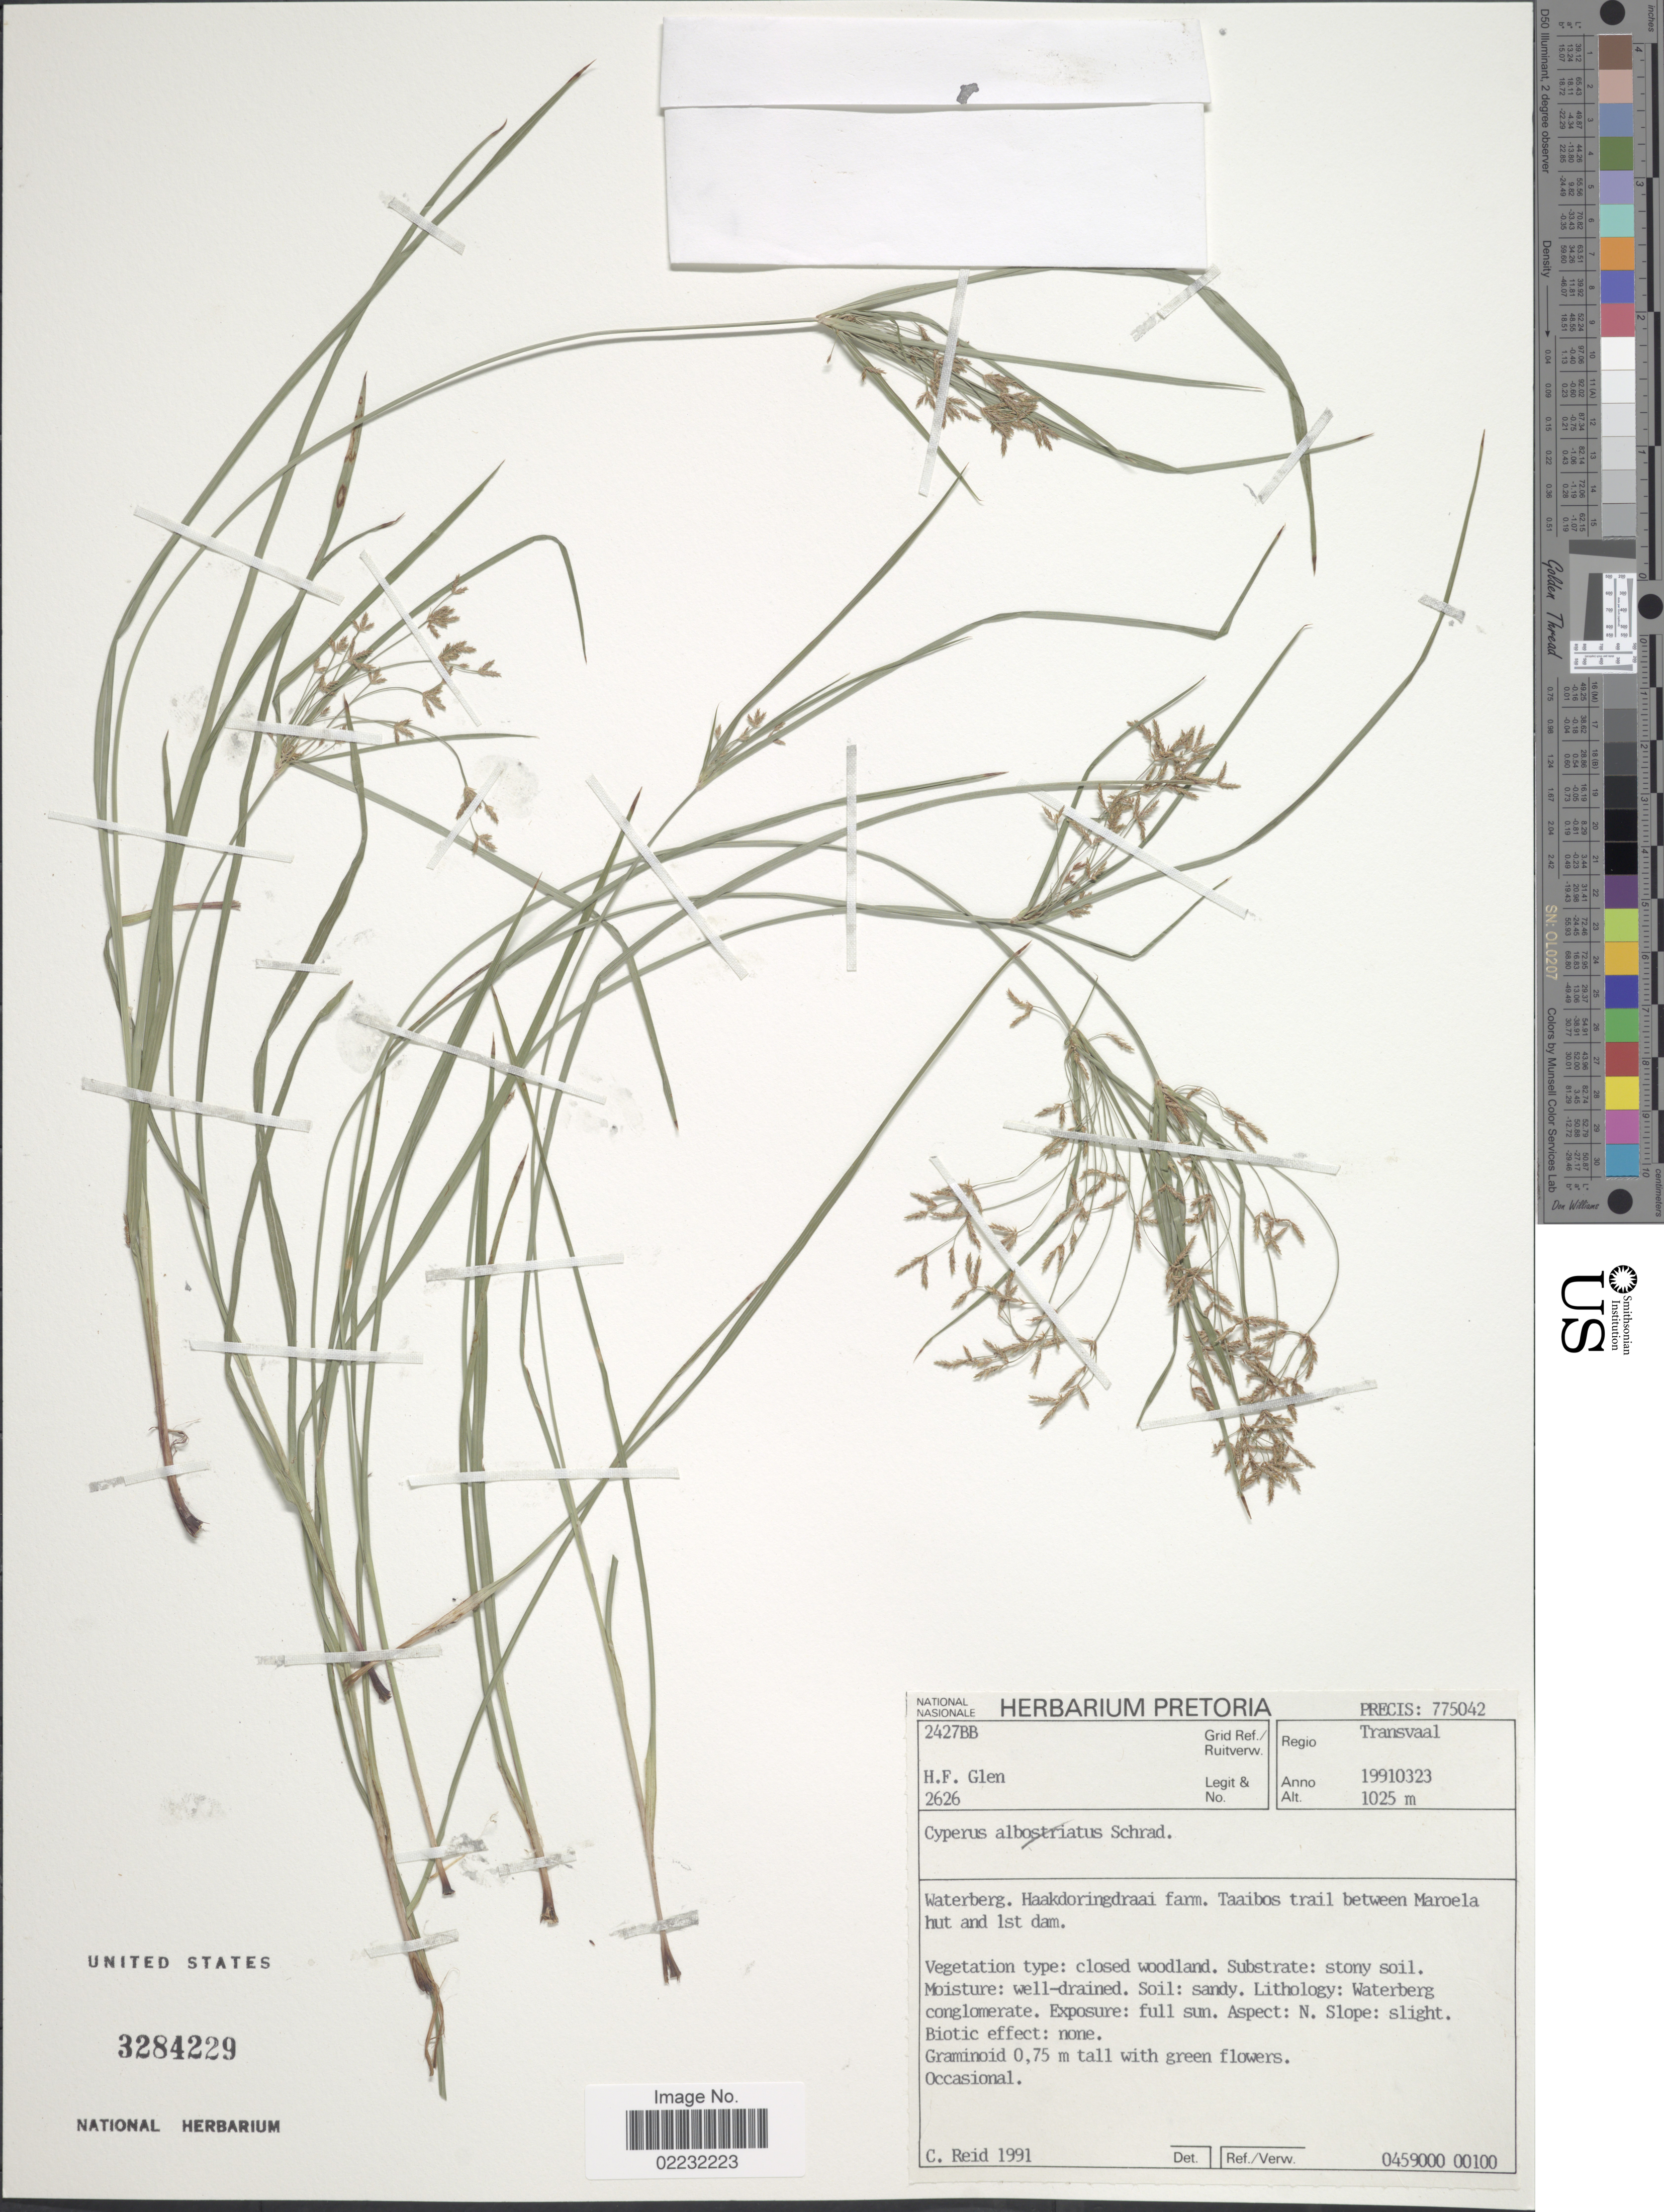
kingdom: Plantae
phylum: Tracheophyta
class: Liliopsida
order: Poales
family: Cyperaceae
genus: Cyperus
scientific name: Cyperus sp.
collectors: H. F. Glen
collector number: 2626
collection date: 1991-03-23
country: South Africa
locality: Regio Transvaal, Waterberg,Haakdoringdraai farm, Taaibos trail between Maroela hut and 1st dam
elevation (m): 1025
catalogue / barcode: US 3284229